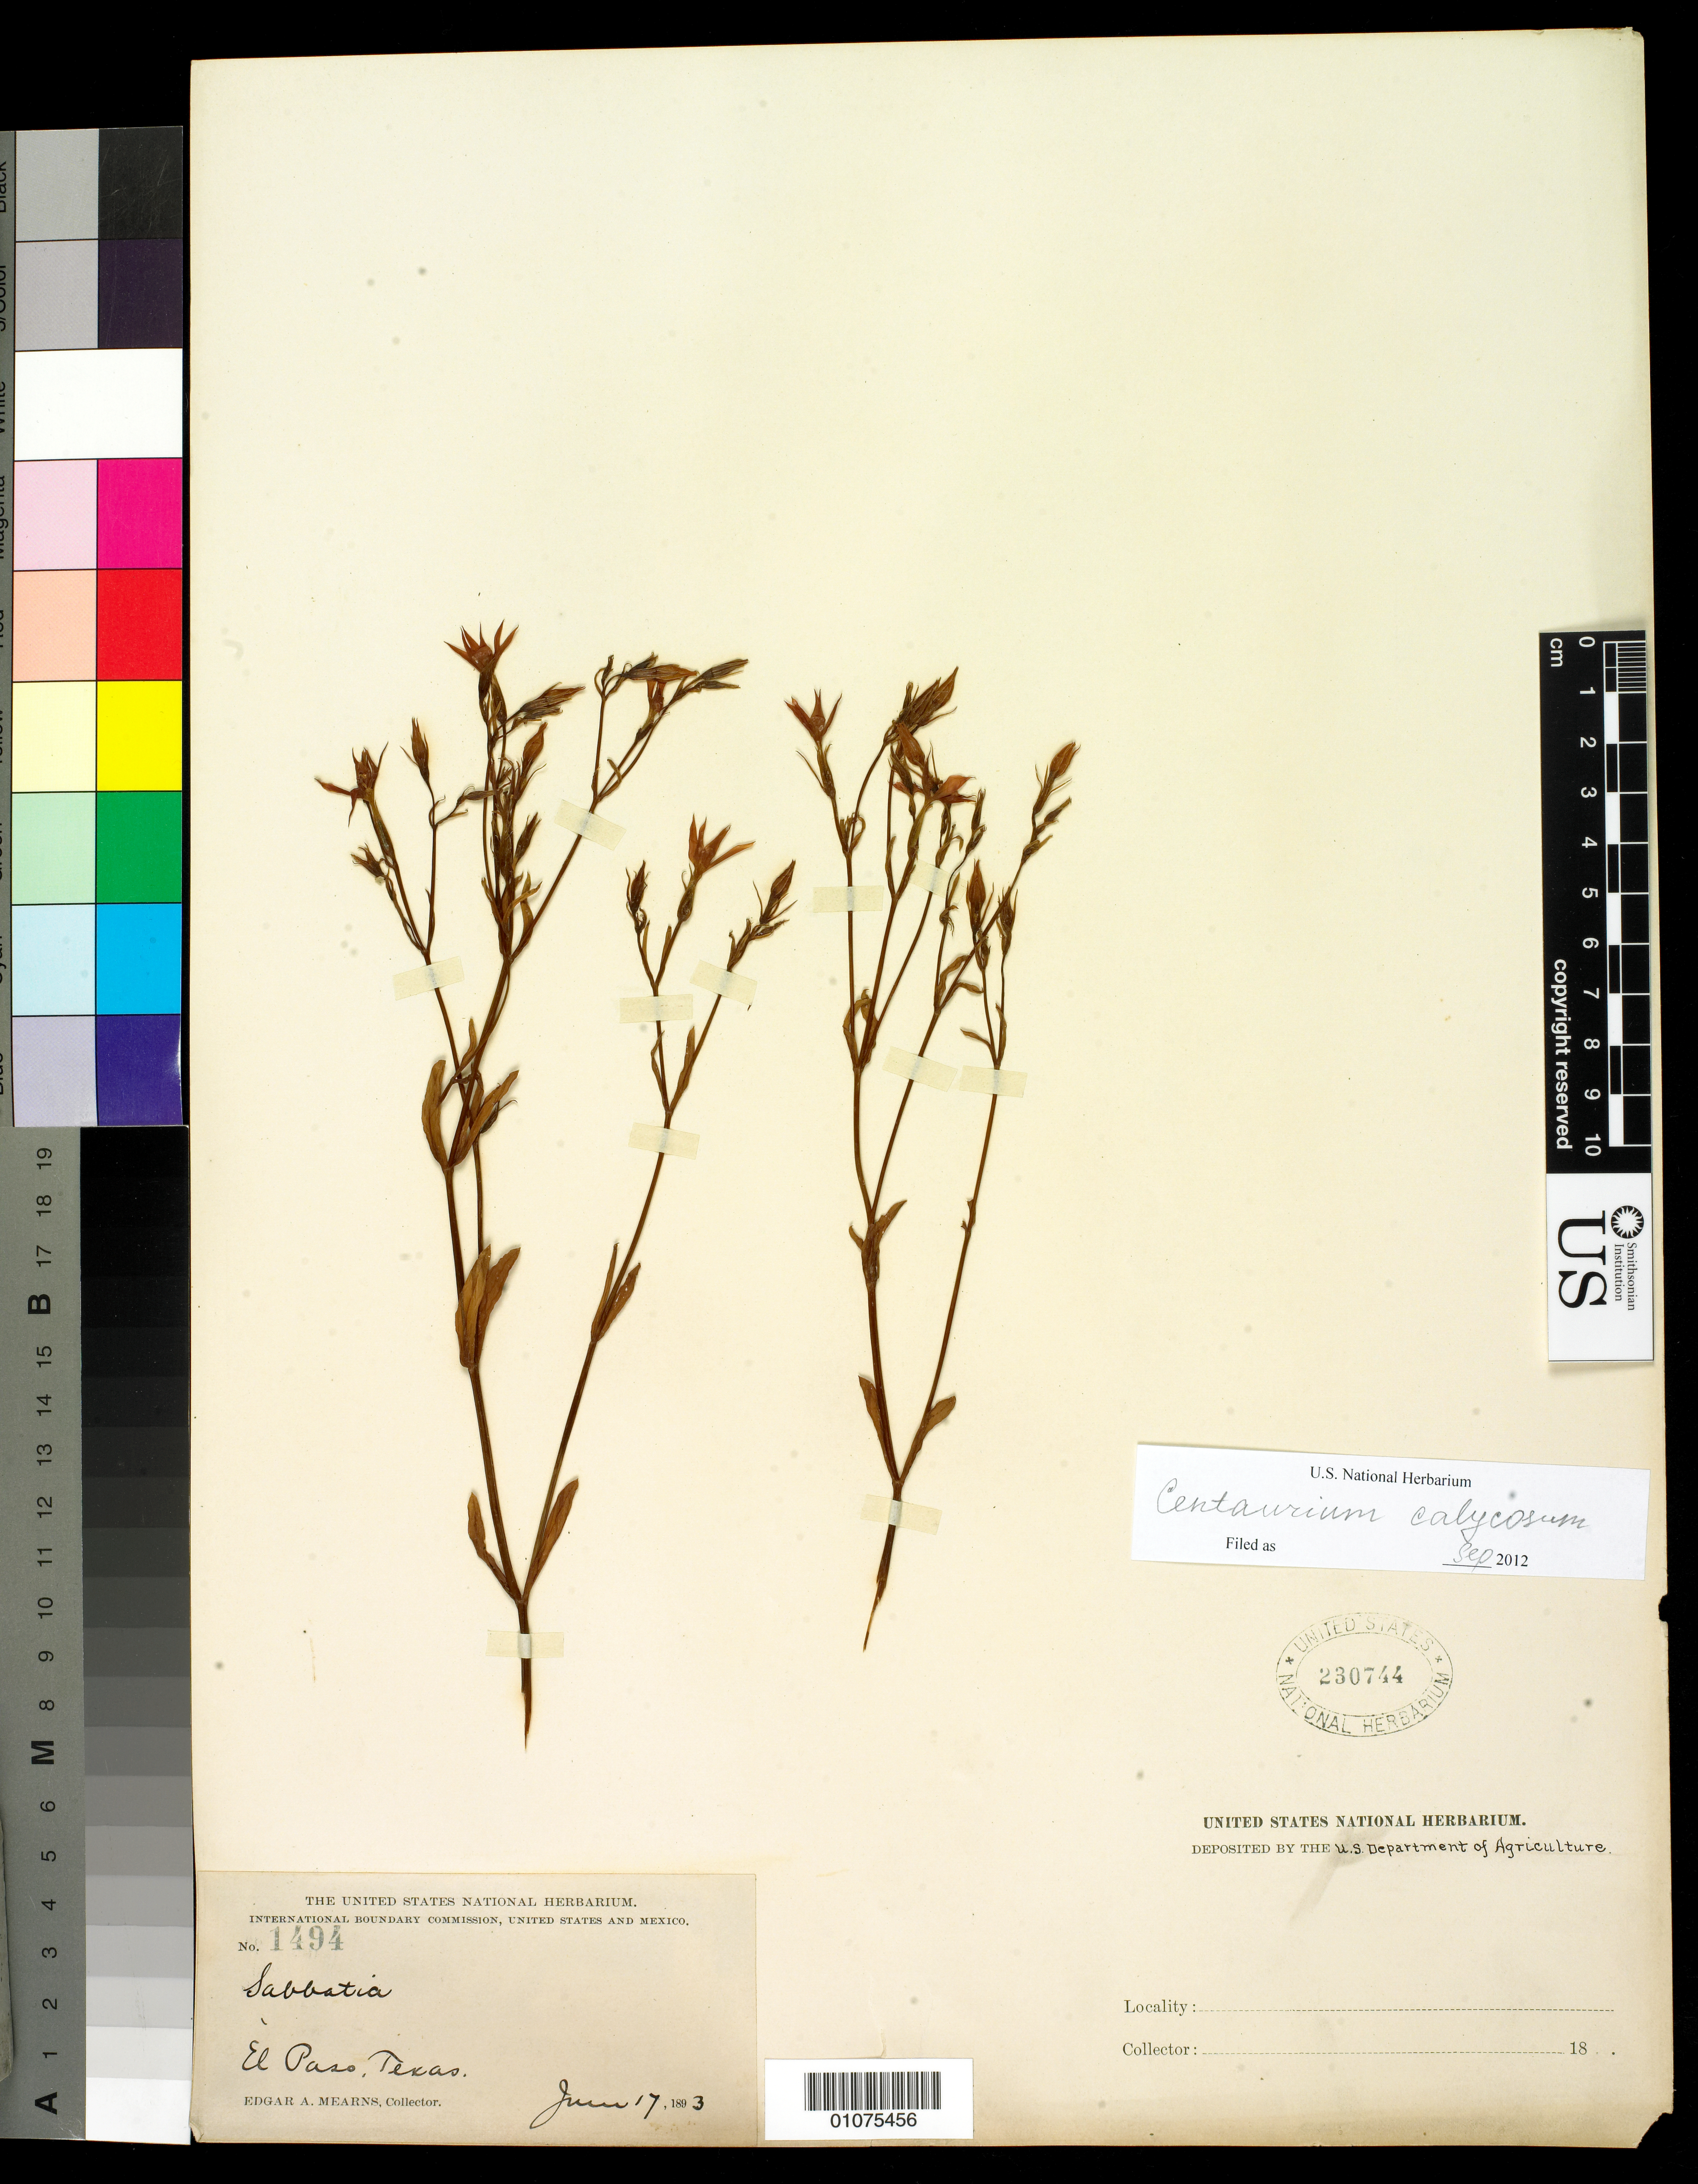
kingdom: Plantae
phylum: Tracheophyta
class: Magnoliopsida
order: Gentianales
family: Gentianaceae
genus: Centaurium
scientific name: Centaurium calycosum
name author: (Buckley) Buckley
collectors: E. A. Mearns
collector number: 1494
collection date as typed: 17 Jun 1893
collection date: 1893-06-17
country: United States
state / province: Texas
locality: El Paso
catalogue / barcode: US 230744